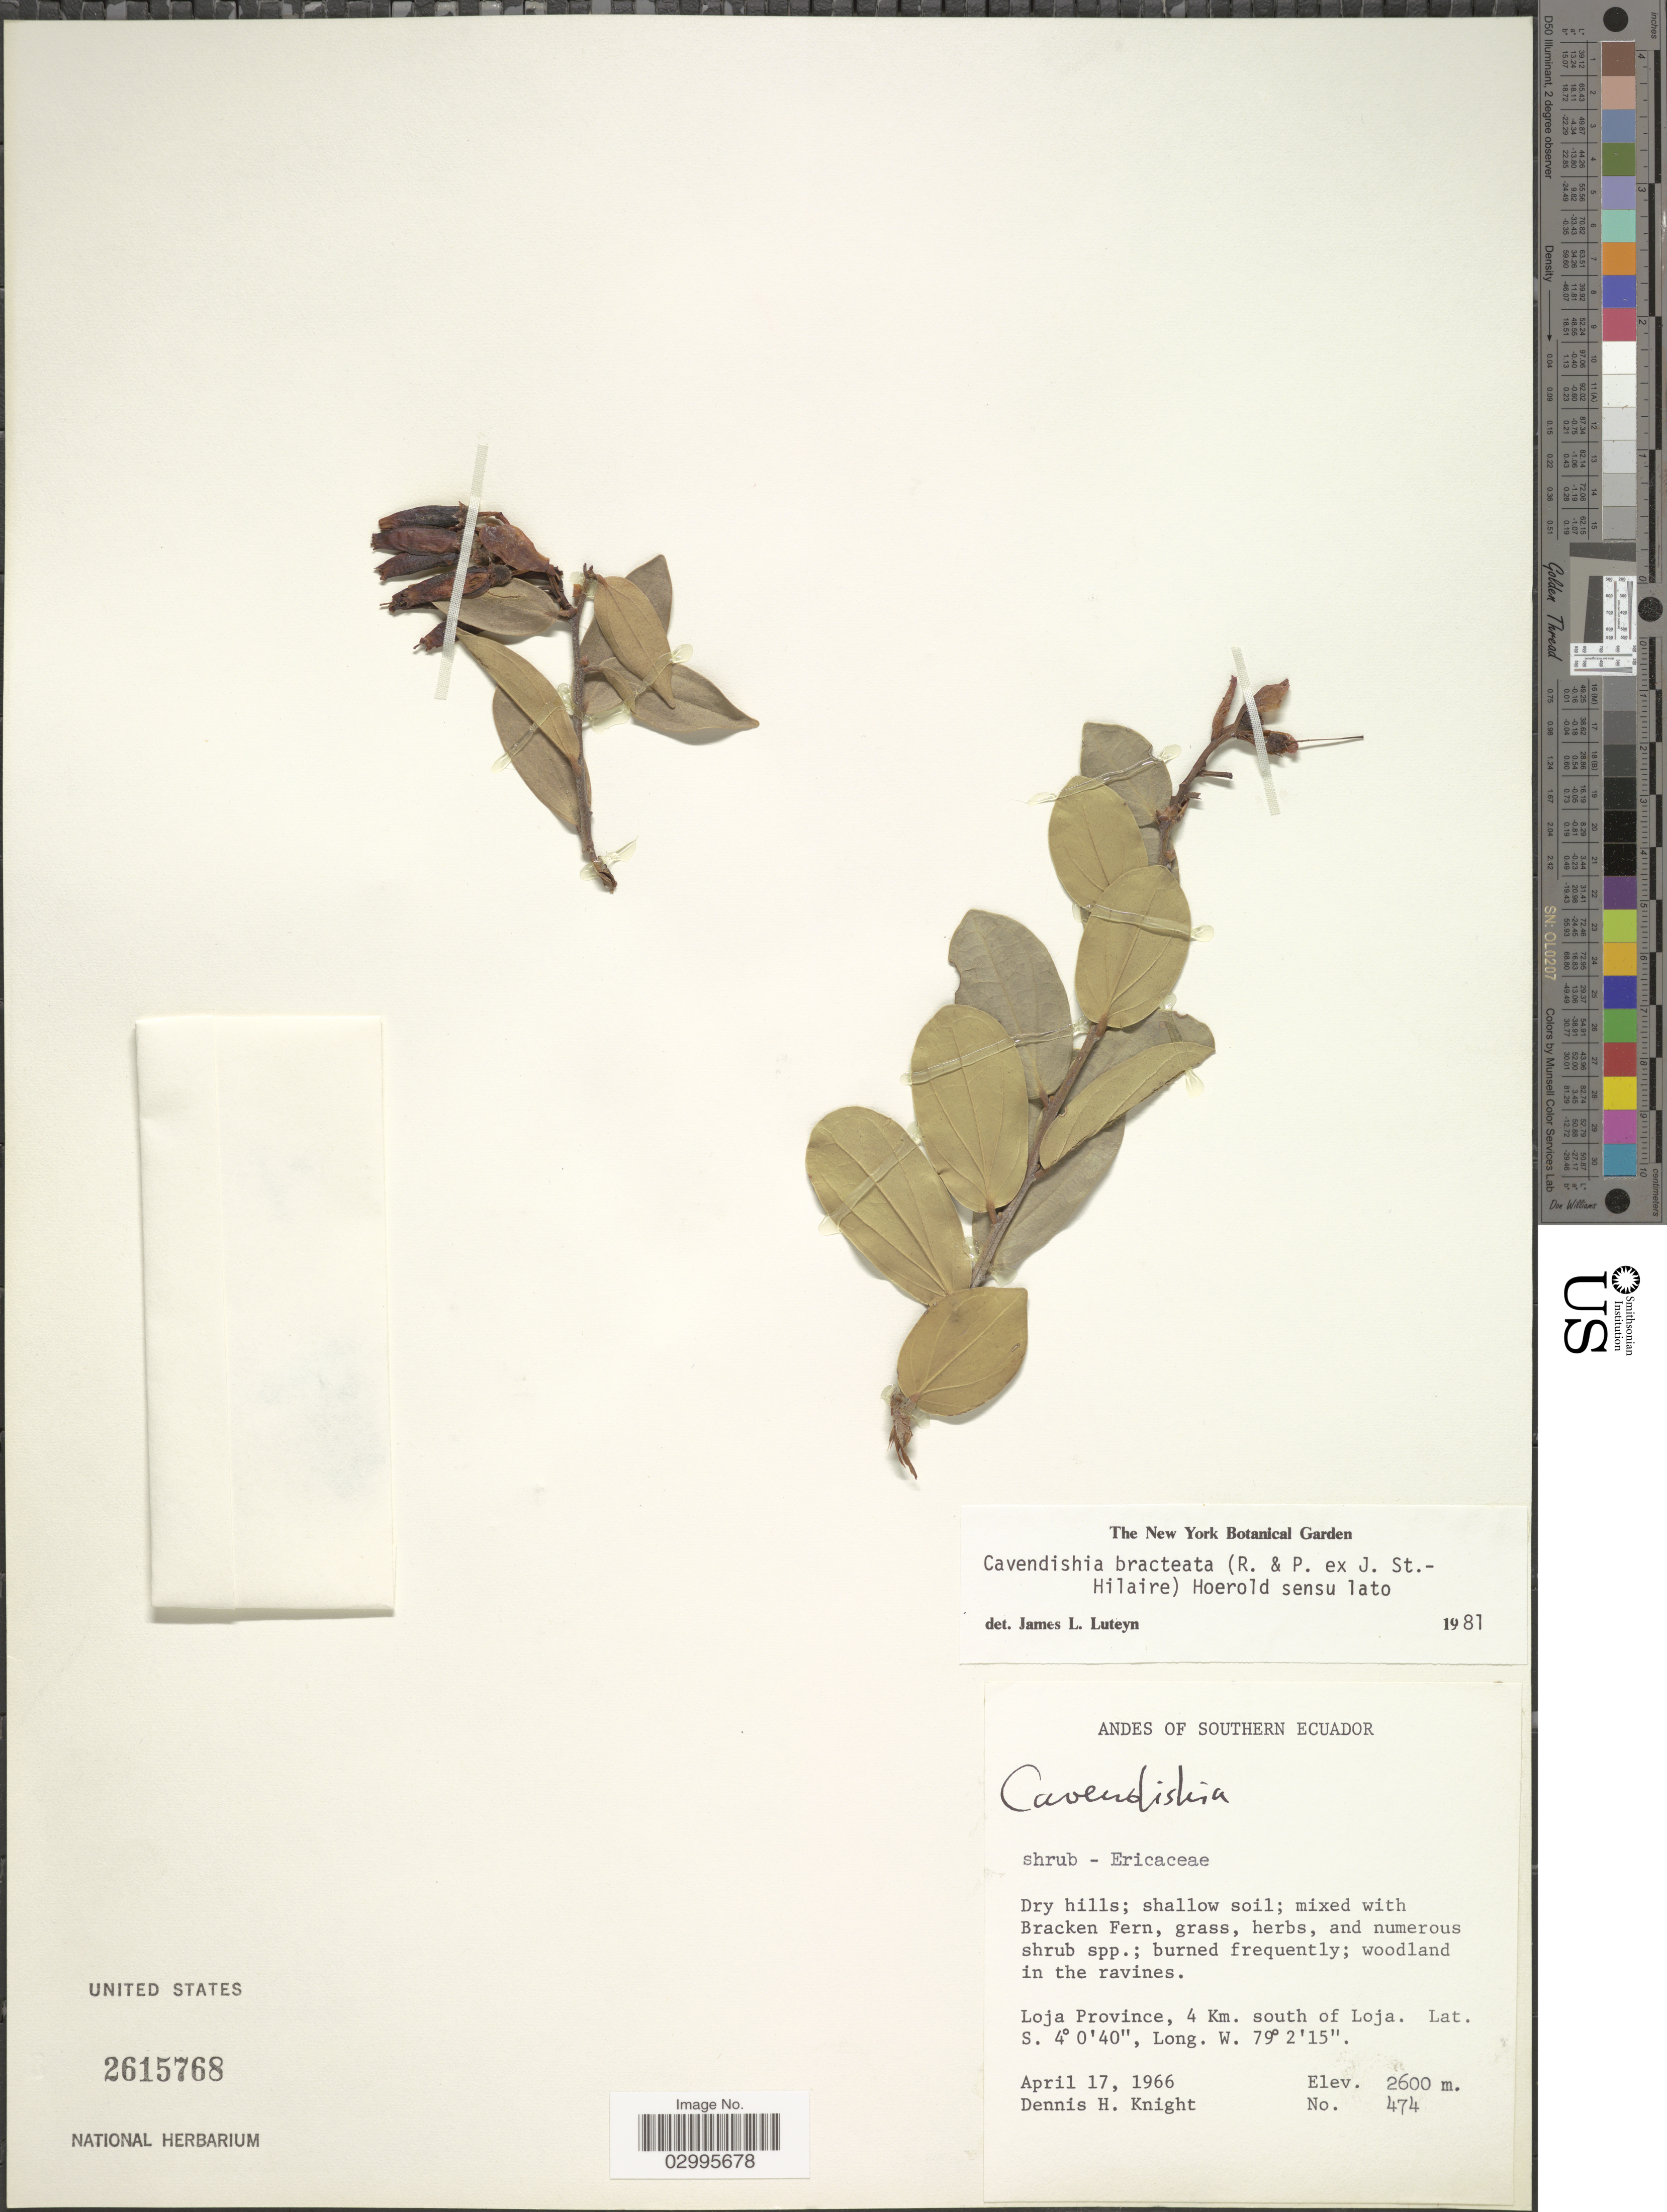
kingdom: Plantae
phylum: Tracheophyta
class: Magnoliopsida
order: Ericales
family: Ericaceae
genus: Cavendishia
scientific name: Cavendishia bracteata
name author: (Ruiz & Pav. ex J. St.-Hil.) Hoerold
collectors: D. Knight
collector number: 474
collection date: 1966-04-17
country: Ecuador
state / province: Loja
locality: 4 Km. south of Loja. Southern Ecuador.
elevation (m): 2600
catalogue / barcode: US 2615768